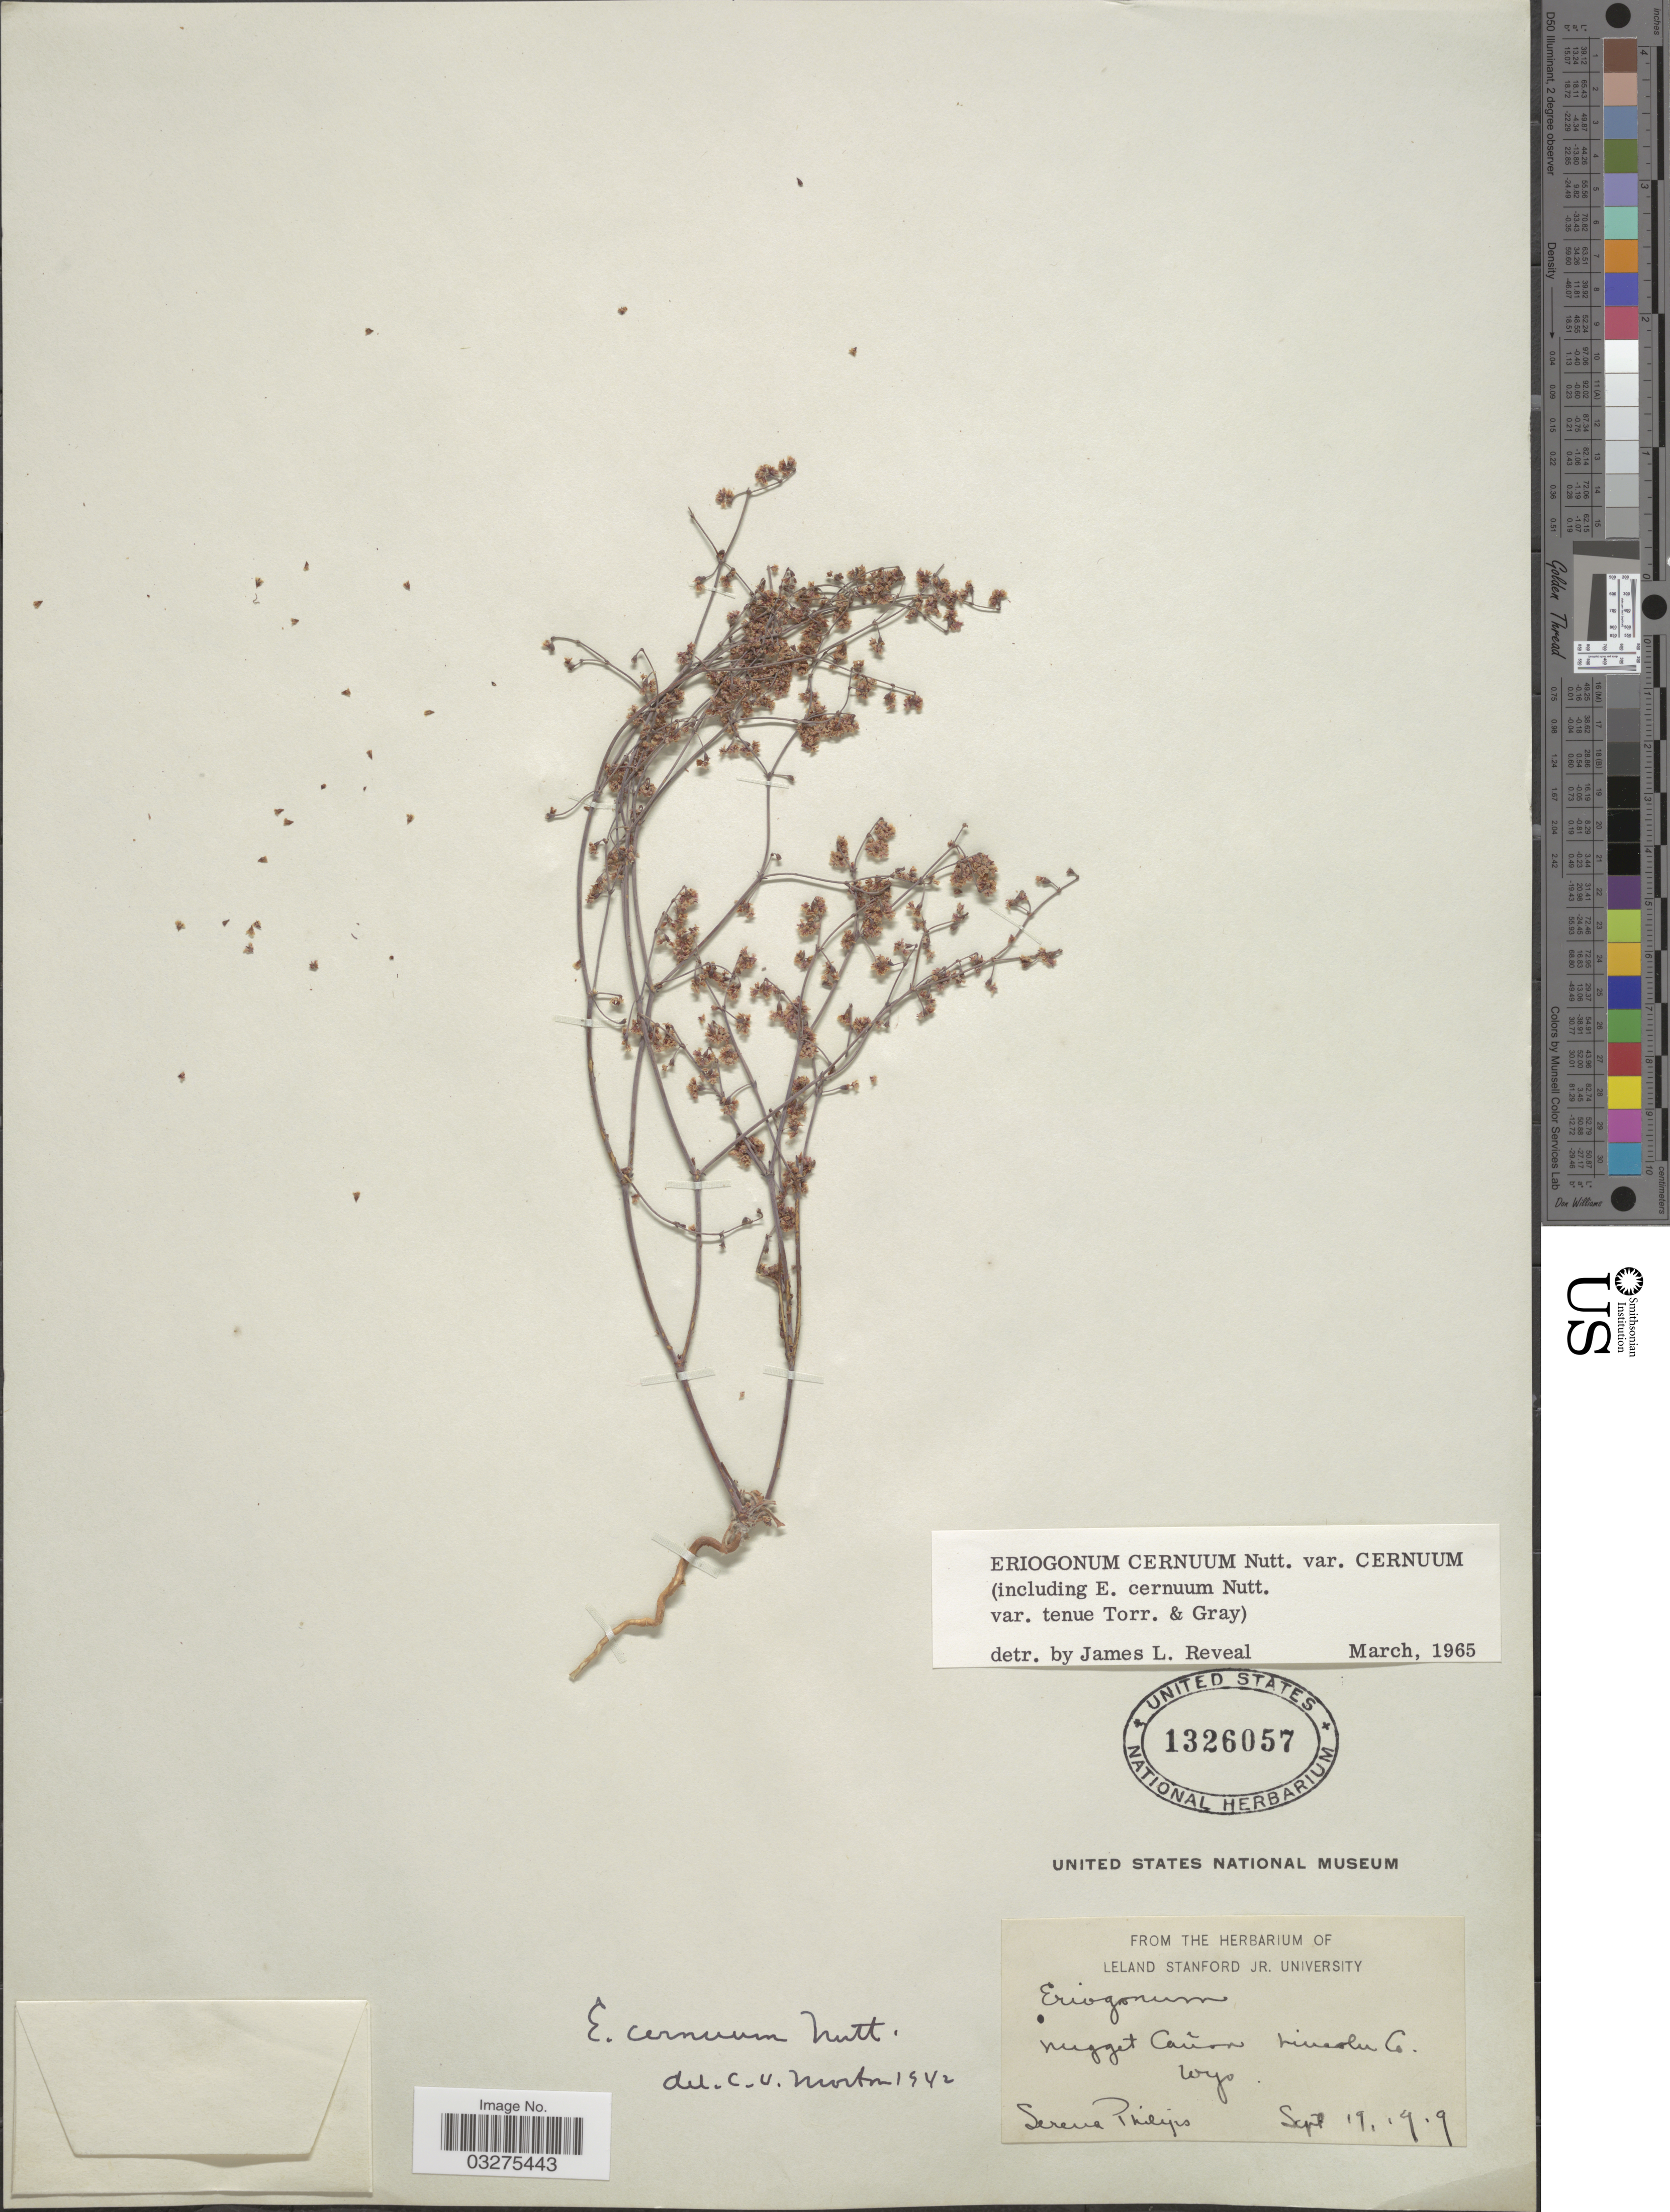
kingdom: Plantae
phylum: Tracheophyta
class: Magnoliopsida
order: Caryophyllales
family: Polygonaceae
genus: Eriogonum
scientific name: Eriogonum cernuum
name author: Nutt.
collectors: S. Philips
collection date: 1919-09-19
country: United States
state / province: Wyoming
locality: Nugget Cañon. Lincoln Co.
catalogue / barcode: US 1326057